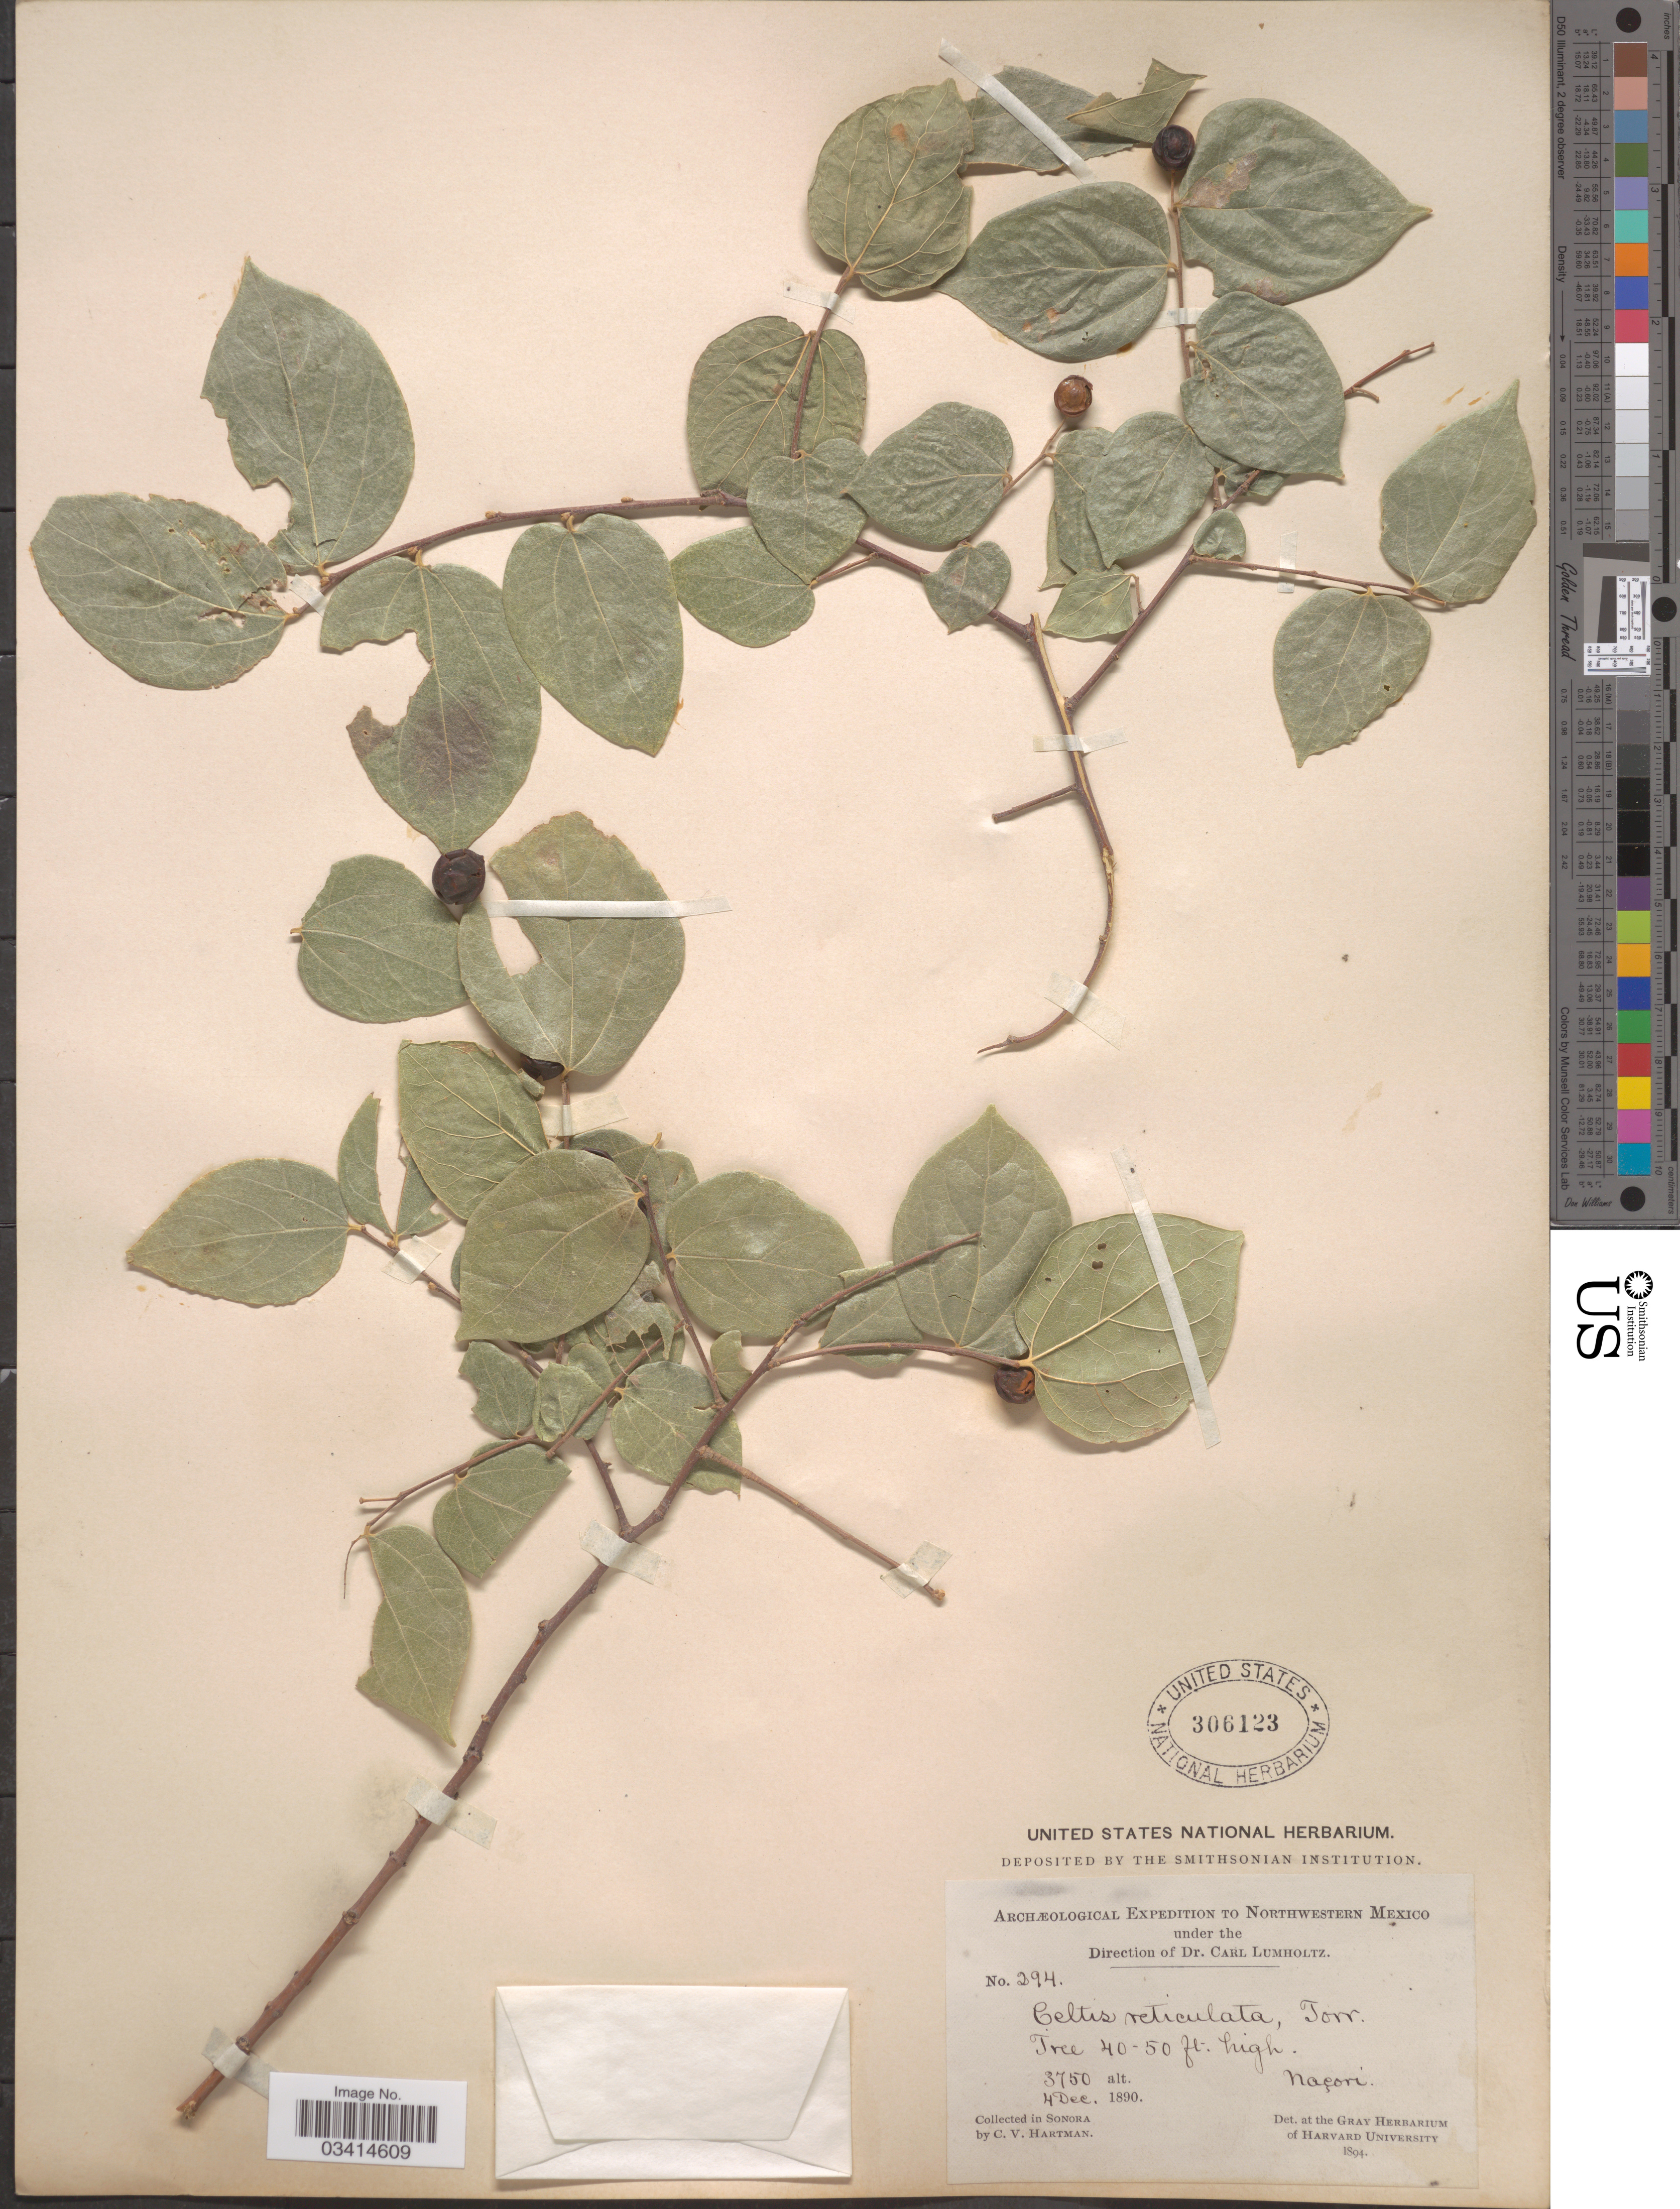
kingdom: Plantae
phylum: Tracheophyta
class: Magnoliopsida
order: Rosales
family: Cannabaceae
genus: Celtis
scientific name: Celtis reticulata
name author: Torr.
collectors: C. V. Hartman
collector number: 294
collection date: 1890-12-04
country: Mexico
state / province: Sonora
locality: Northwestern Mexico. Naçori.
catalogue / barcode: US 306123